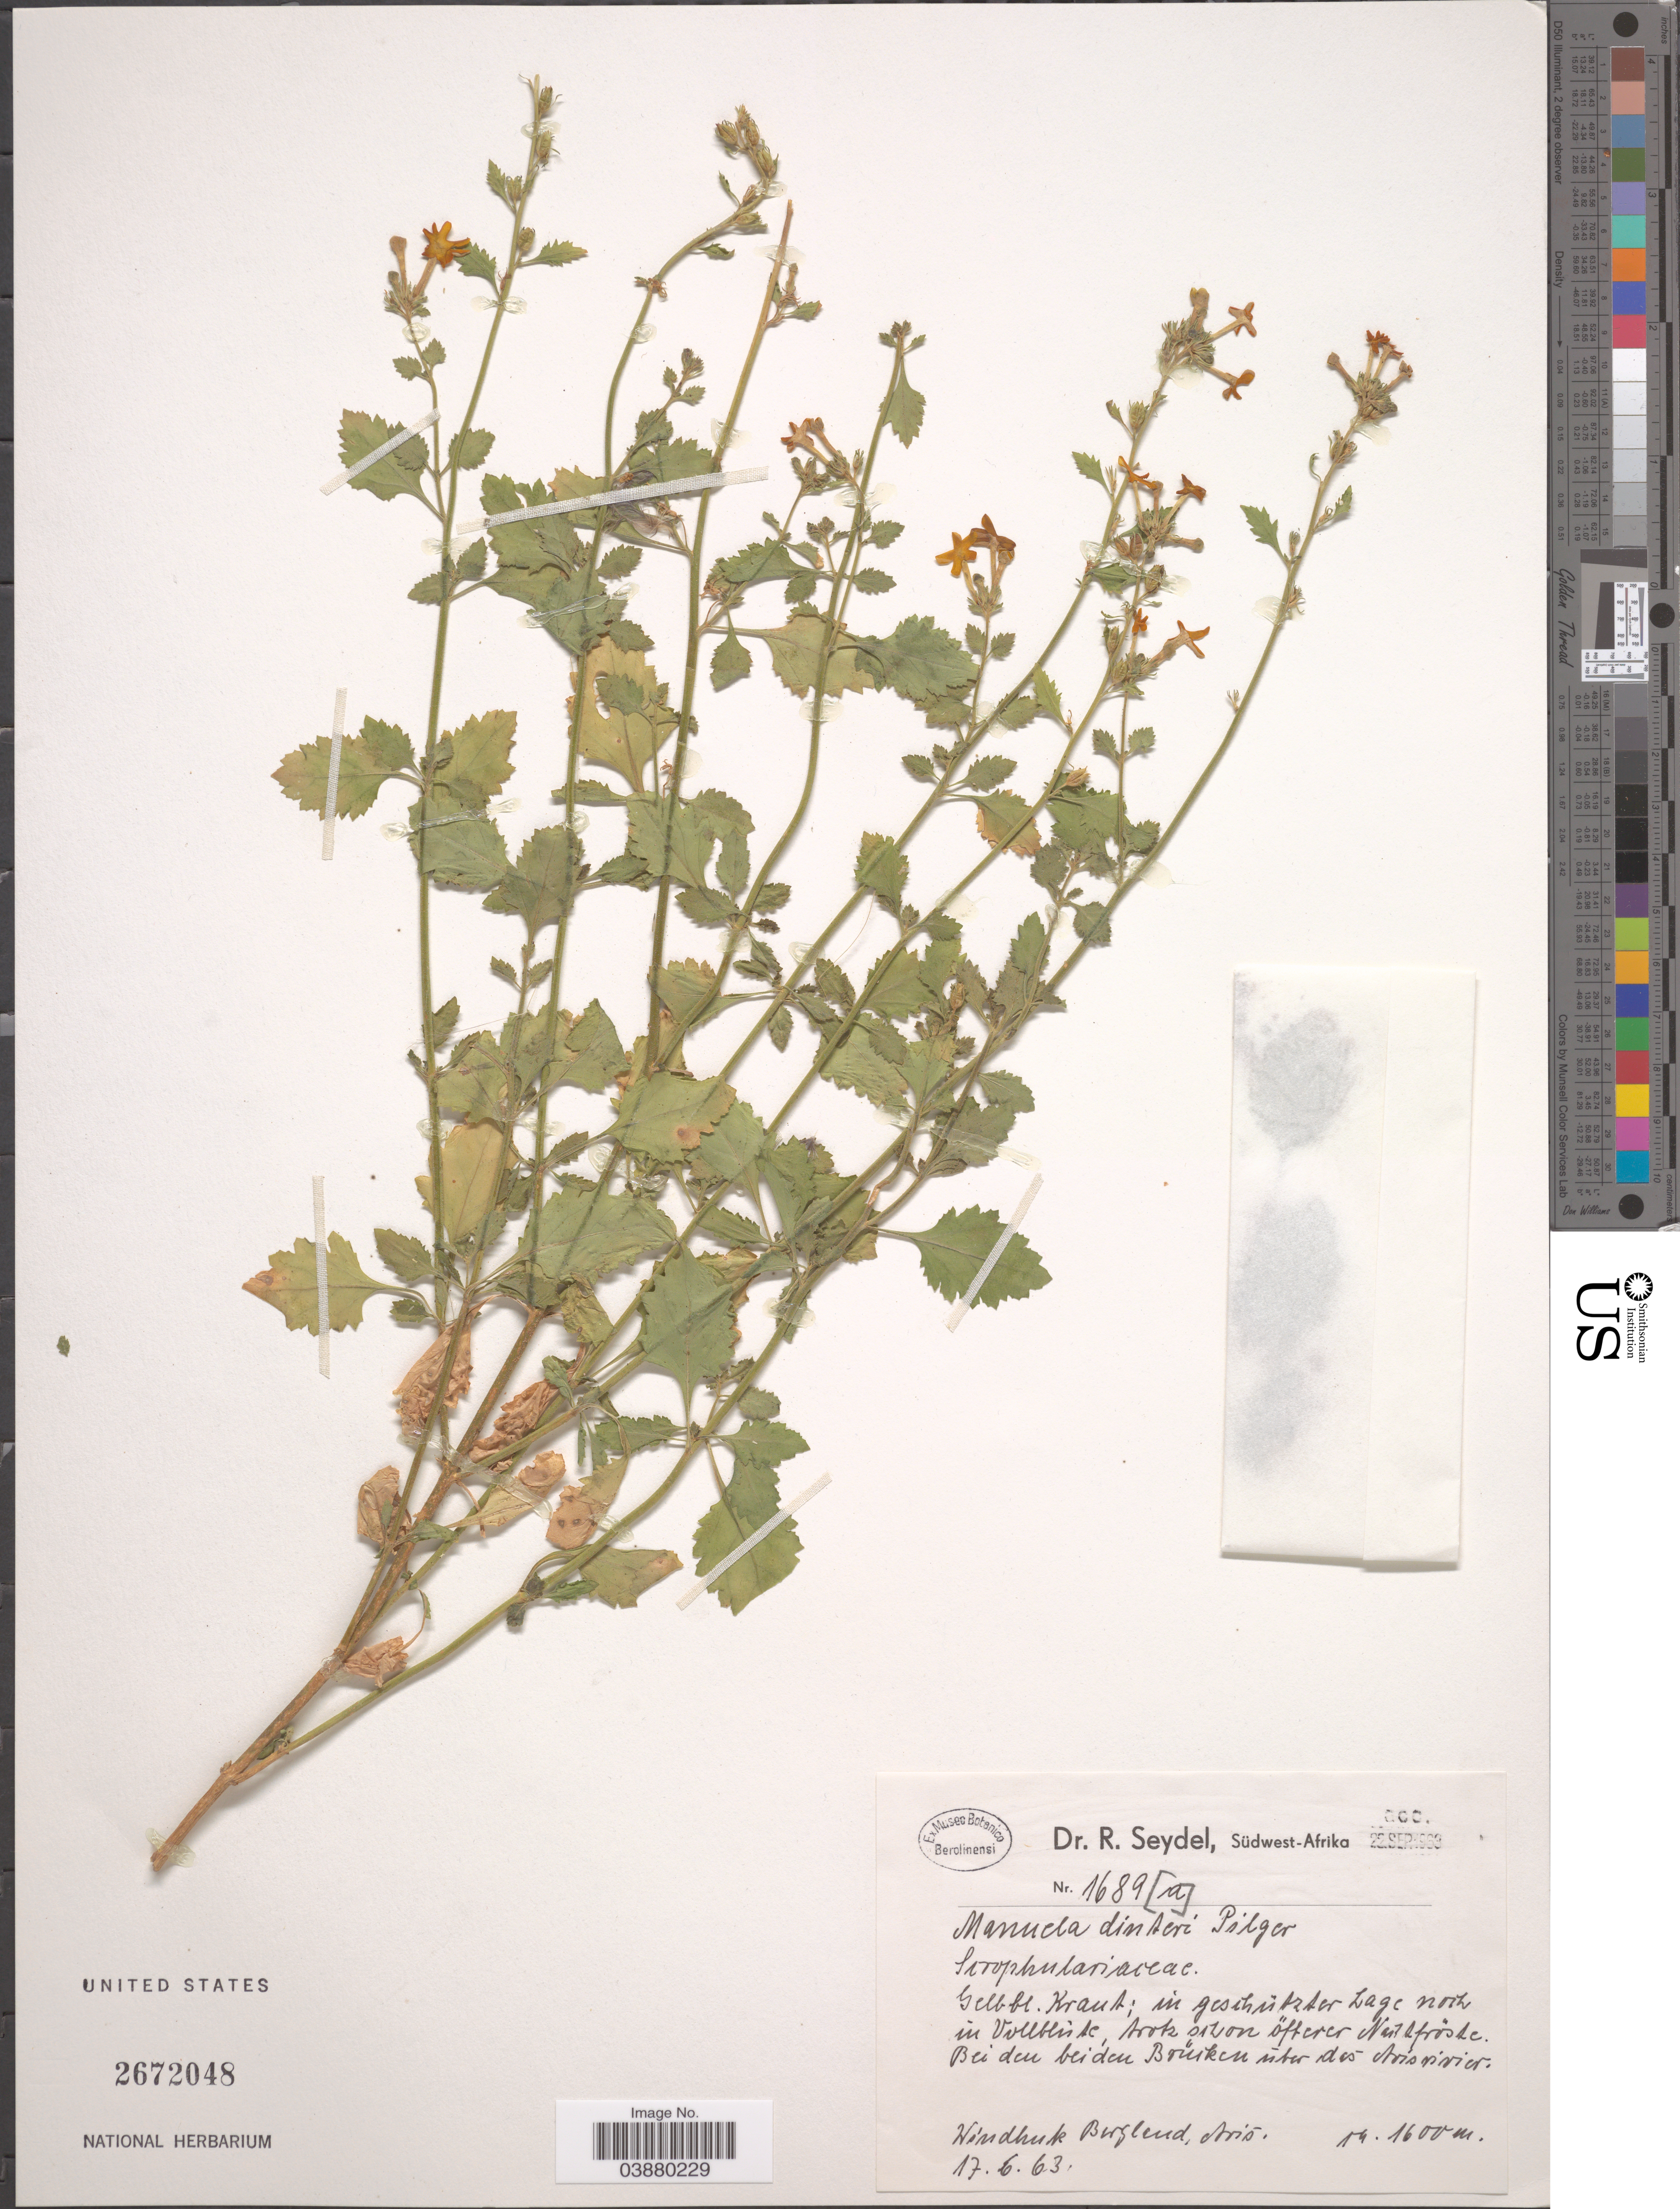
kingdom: Plantae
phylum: Tracheophyta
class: Magnoliopsida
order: Lamiales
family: Scrophulariaceae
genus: Manulea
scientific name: Manulea dubia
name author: Overkott ex Roessler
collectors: R. Seydel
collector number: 1689 [a]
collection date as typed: Transcribed d/m/y: 17/6/63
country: Namibia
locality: Südwest-Afrika. Windhuk Bergland, Avis.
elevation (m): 1600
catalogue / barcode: US 2672048